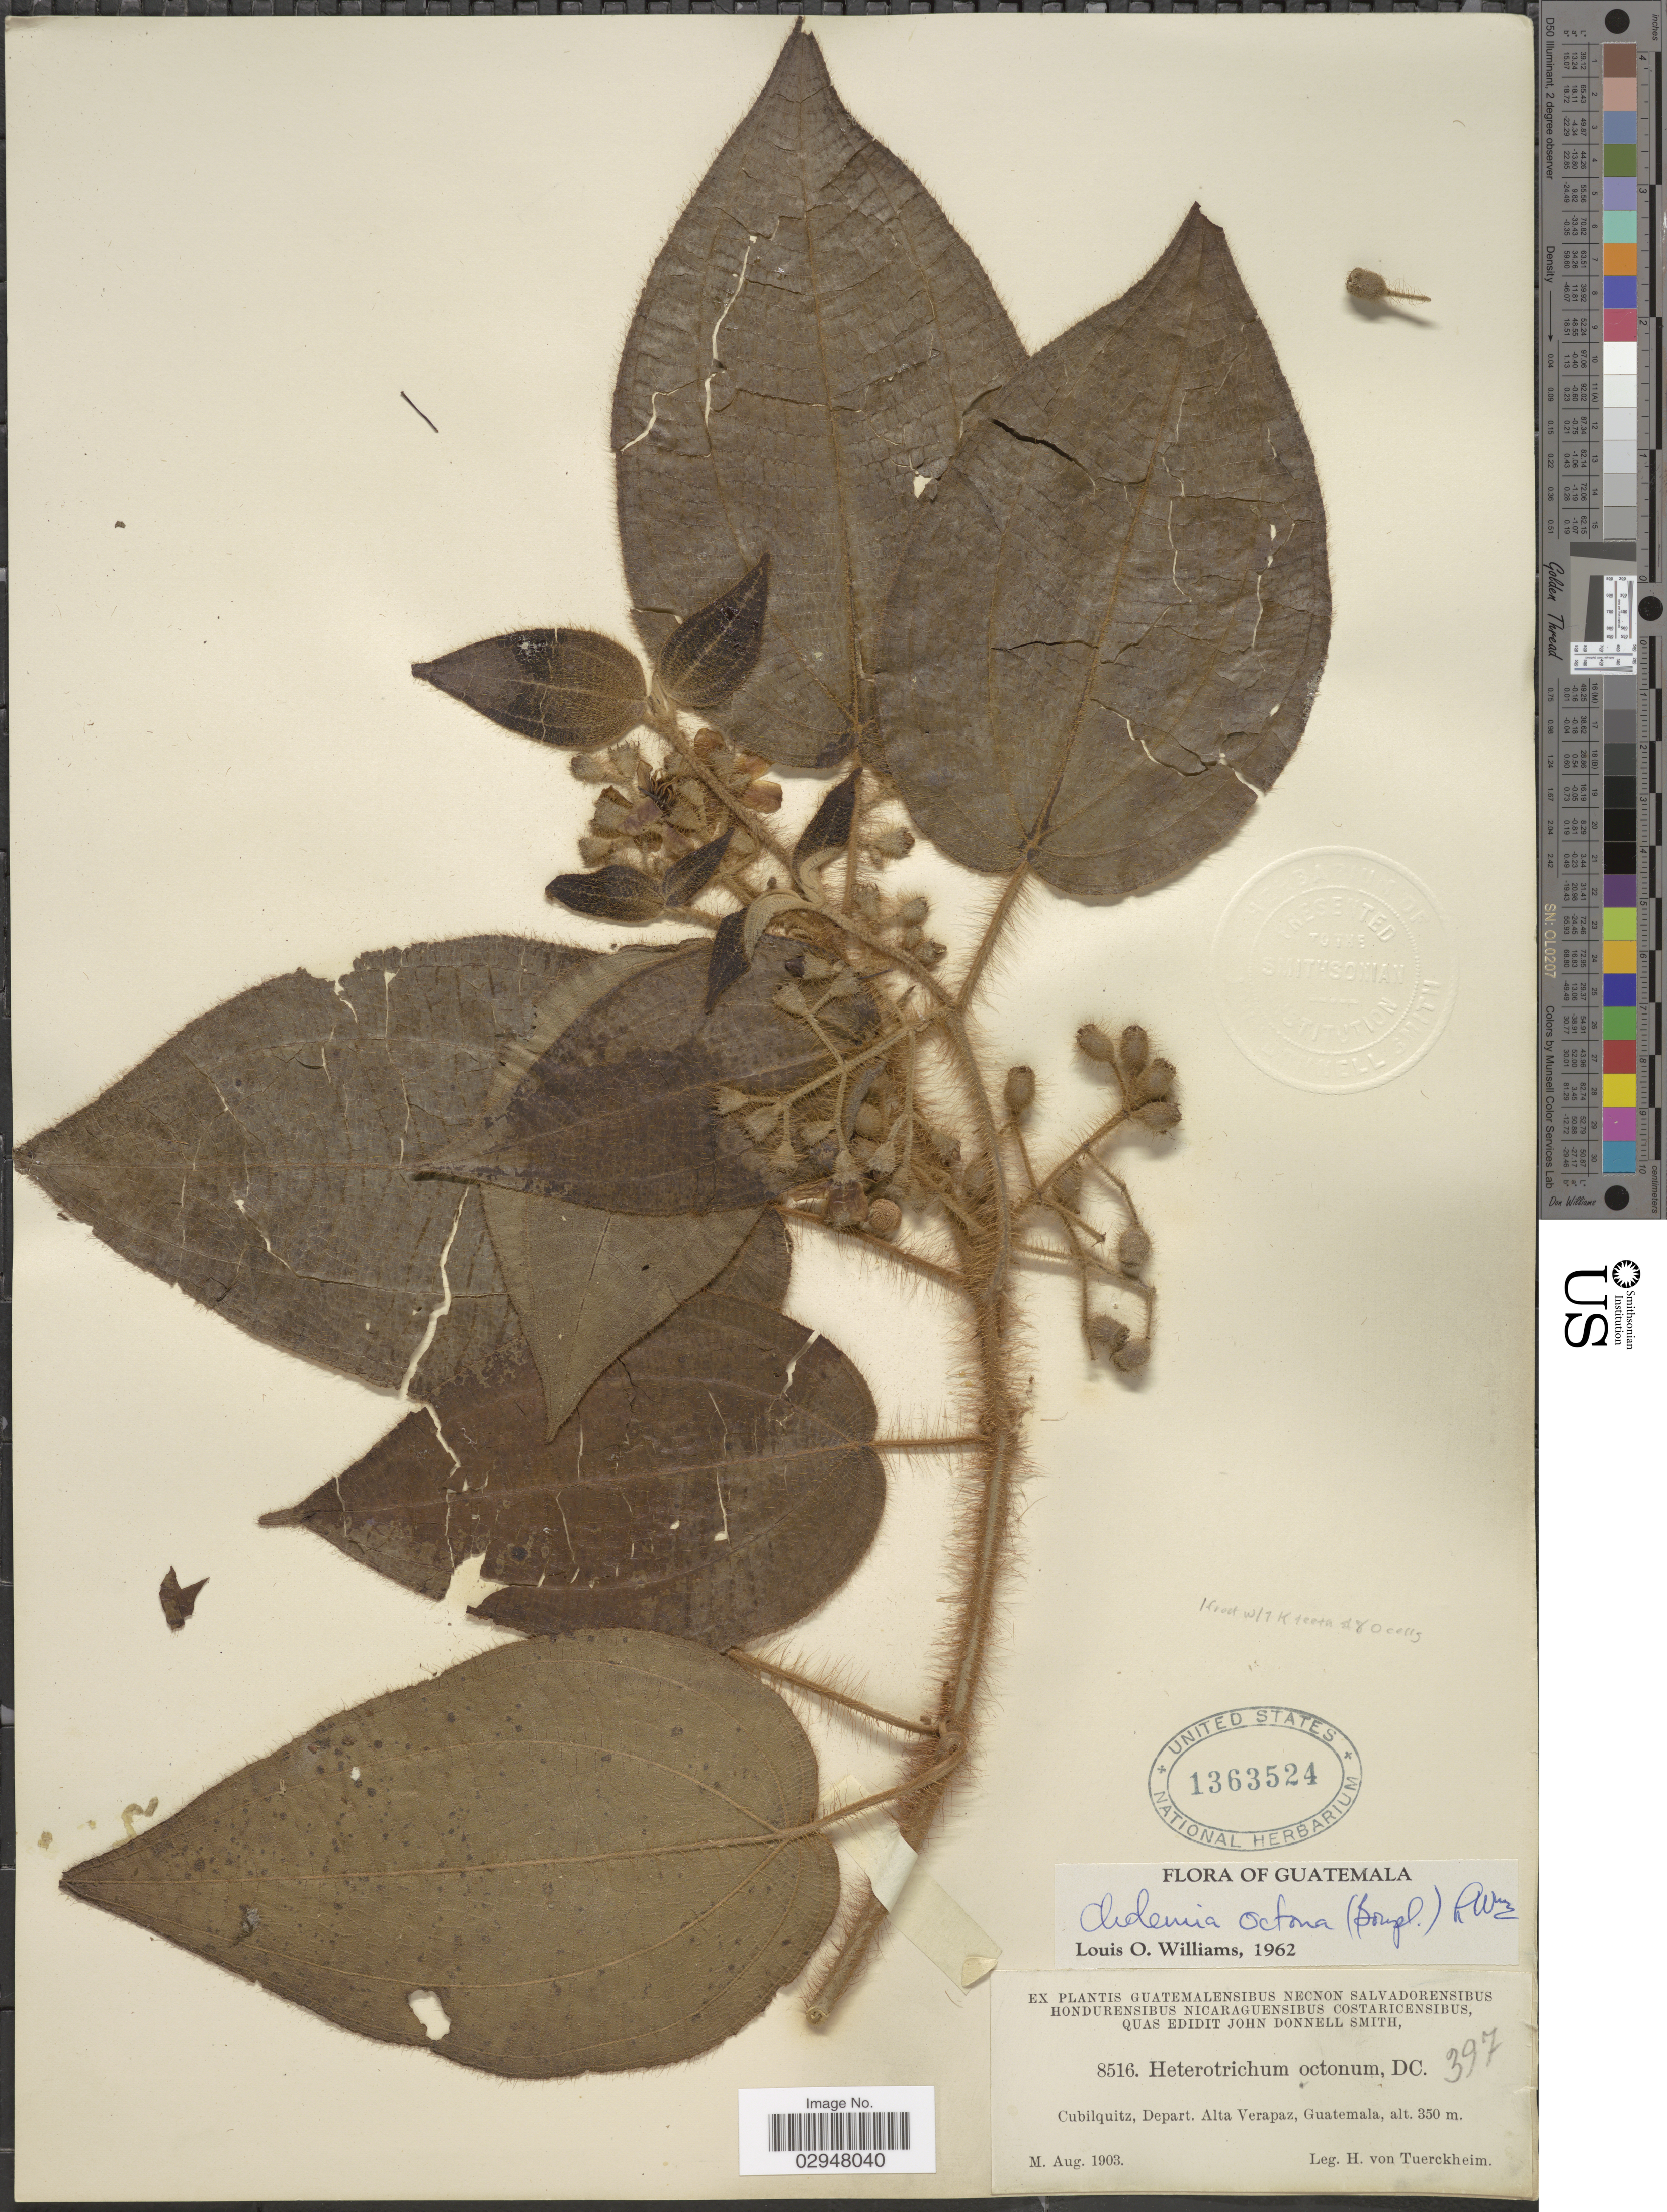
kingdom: Plantae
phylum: Tracheophyta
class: Magnoliopsida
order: Myrtales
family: Melastomataceae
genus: Clidemia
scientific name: Clidemia octona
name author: (Bonpl.) L.O. Williams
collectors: H. von Tuerckheim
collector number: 8516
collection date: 1903-08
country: Guatemala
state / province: Alta Verapaz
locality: Cubilquitz, Depart. Alta Verapaz.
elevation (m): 350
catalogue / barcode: US 1363524